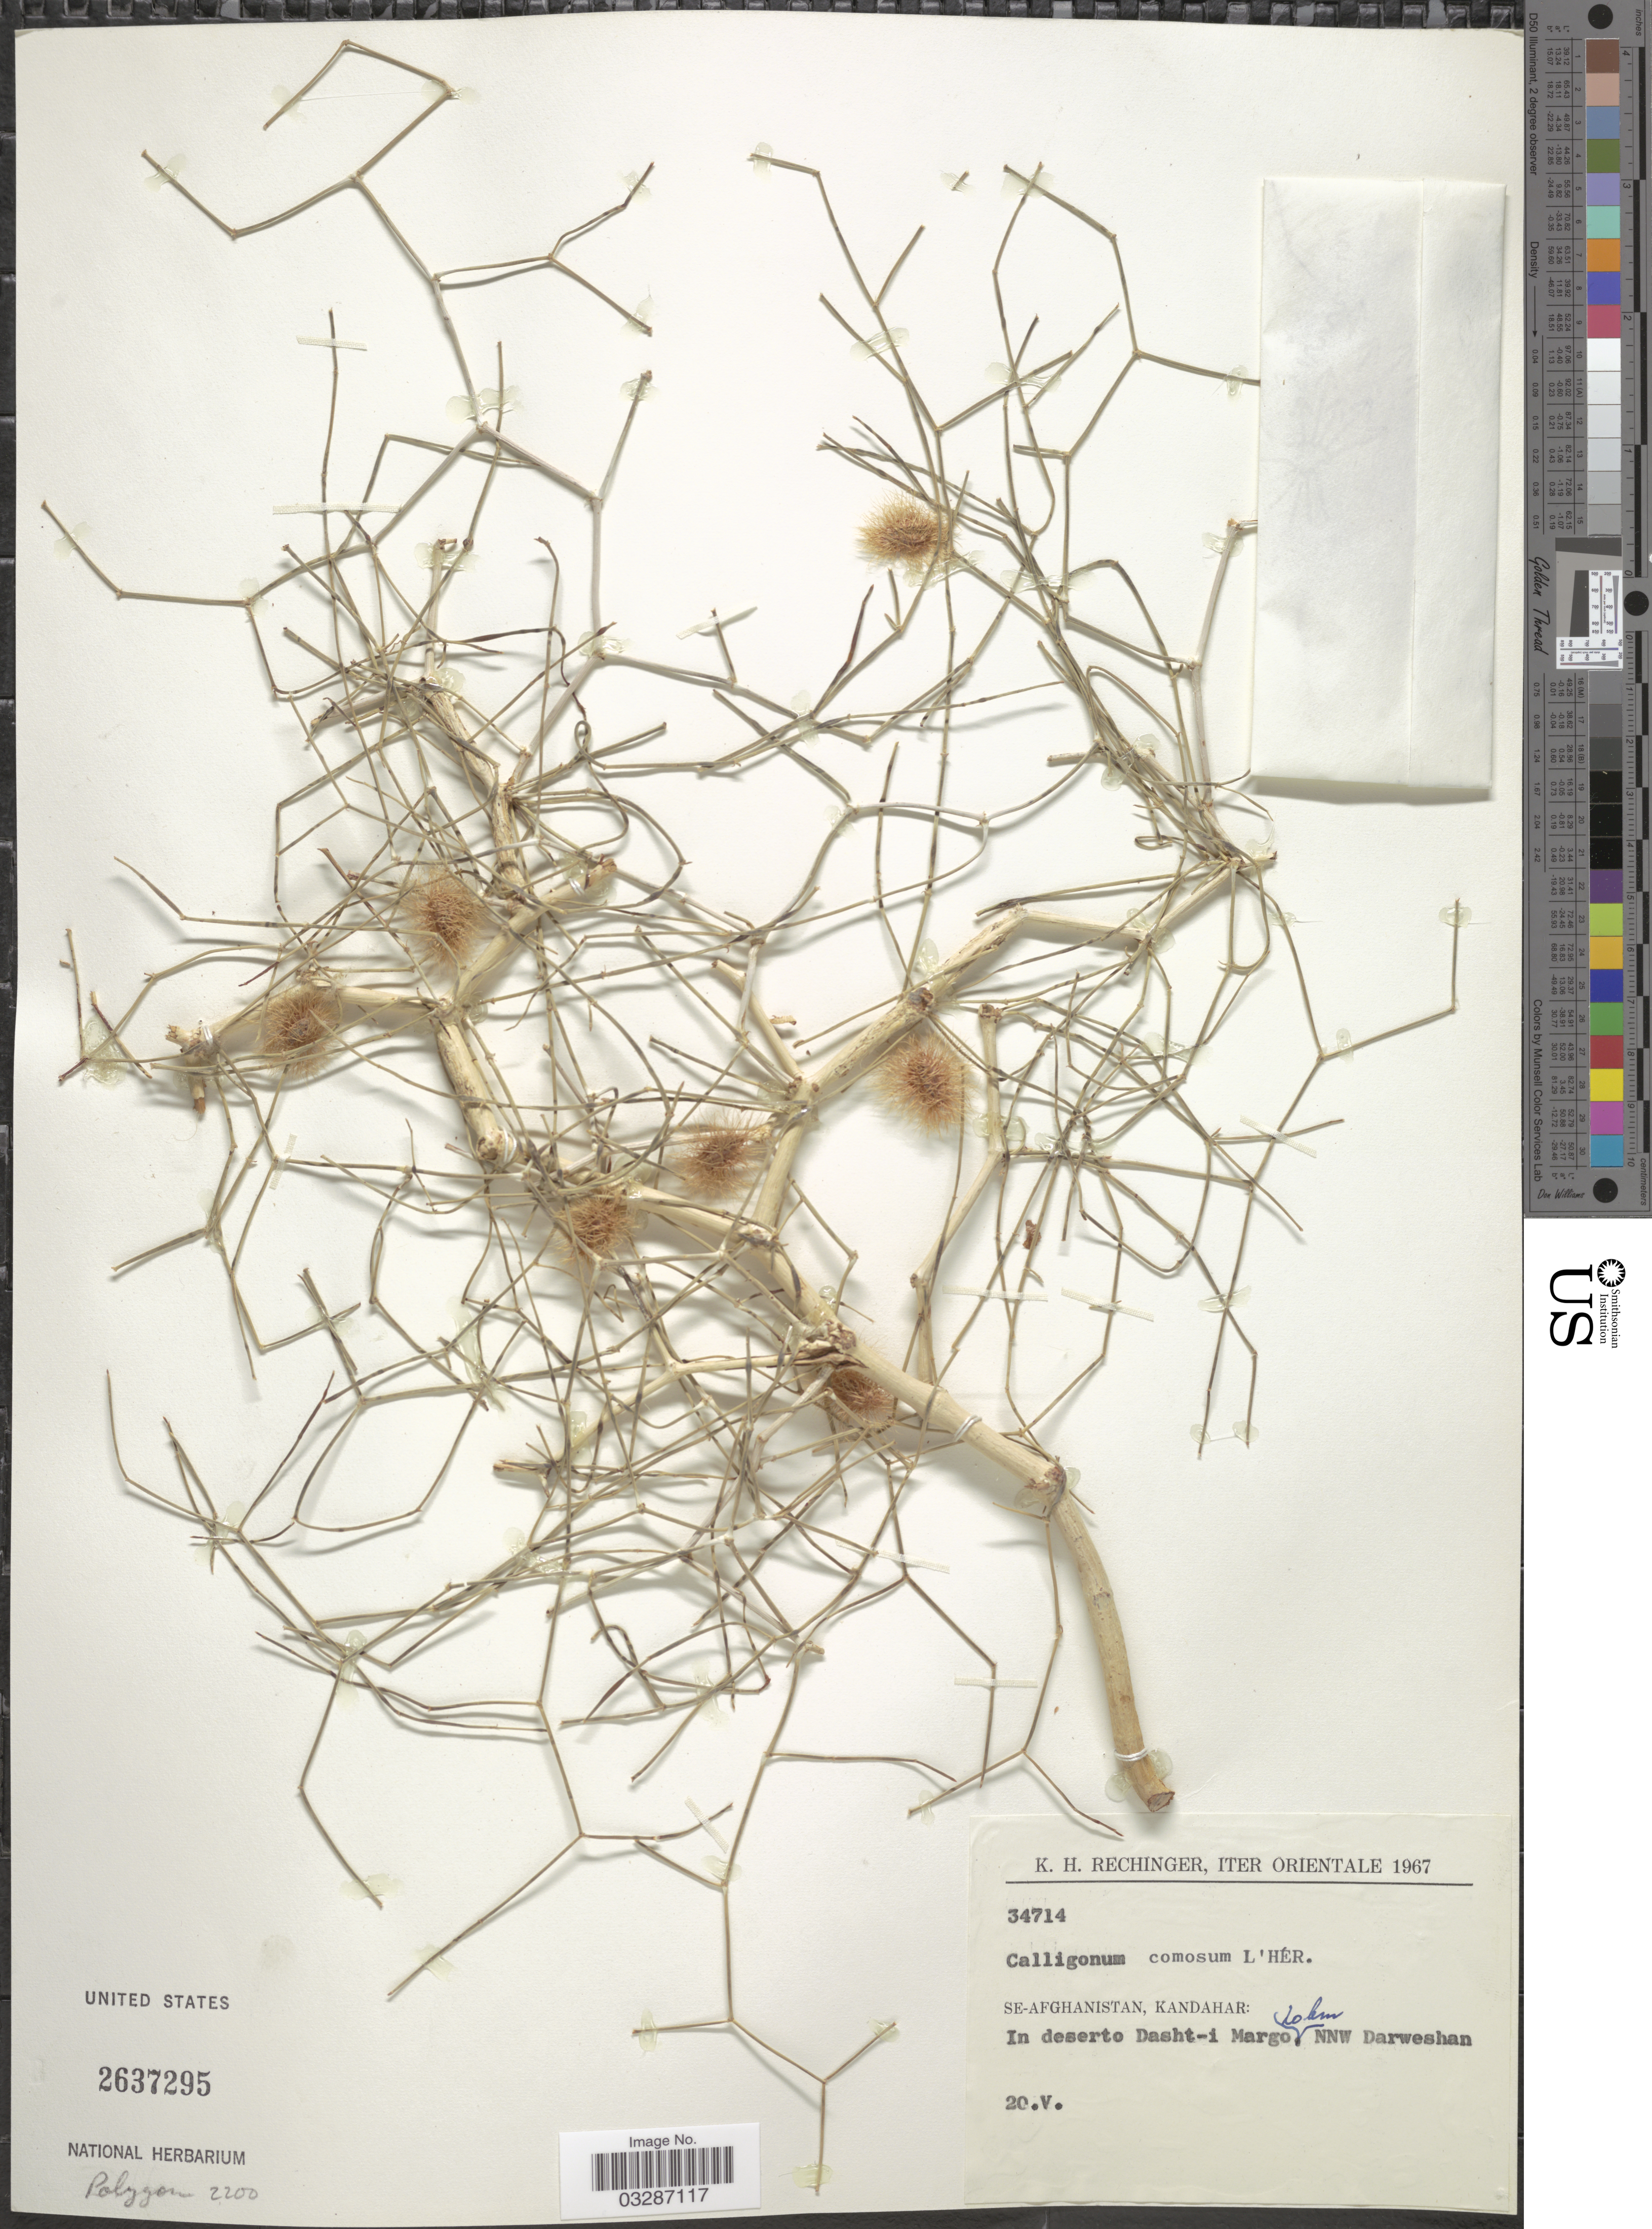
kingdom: Plantae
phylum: Tracheophyta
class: Magnoliopsida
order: Caryophyllales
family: Polygonaceae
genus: Calligonum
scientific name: Calligonum comosum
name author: L'Hér.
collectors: K. H. Rechinger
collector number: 34714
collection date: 1967-05-20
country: Afghanistan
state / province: Kandahar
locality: Orientale. SE-Afghanistan. In deserto Dasht-i Margo, 20 km NNW Darweshan.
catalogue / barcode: US 2637295